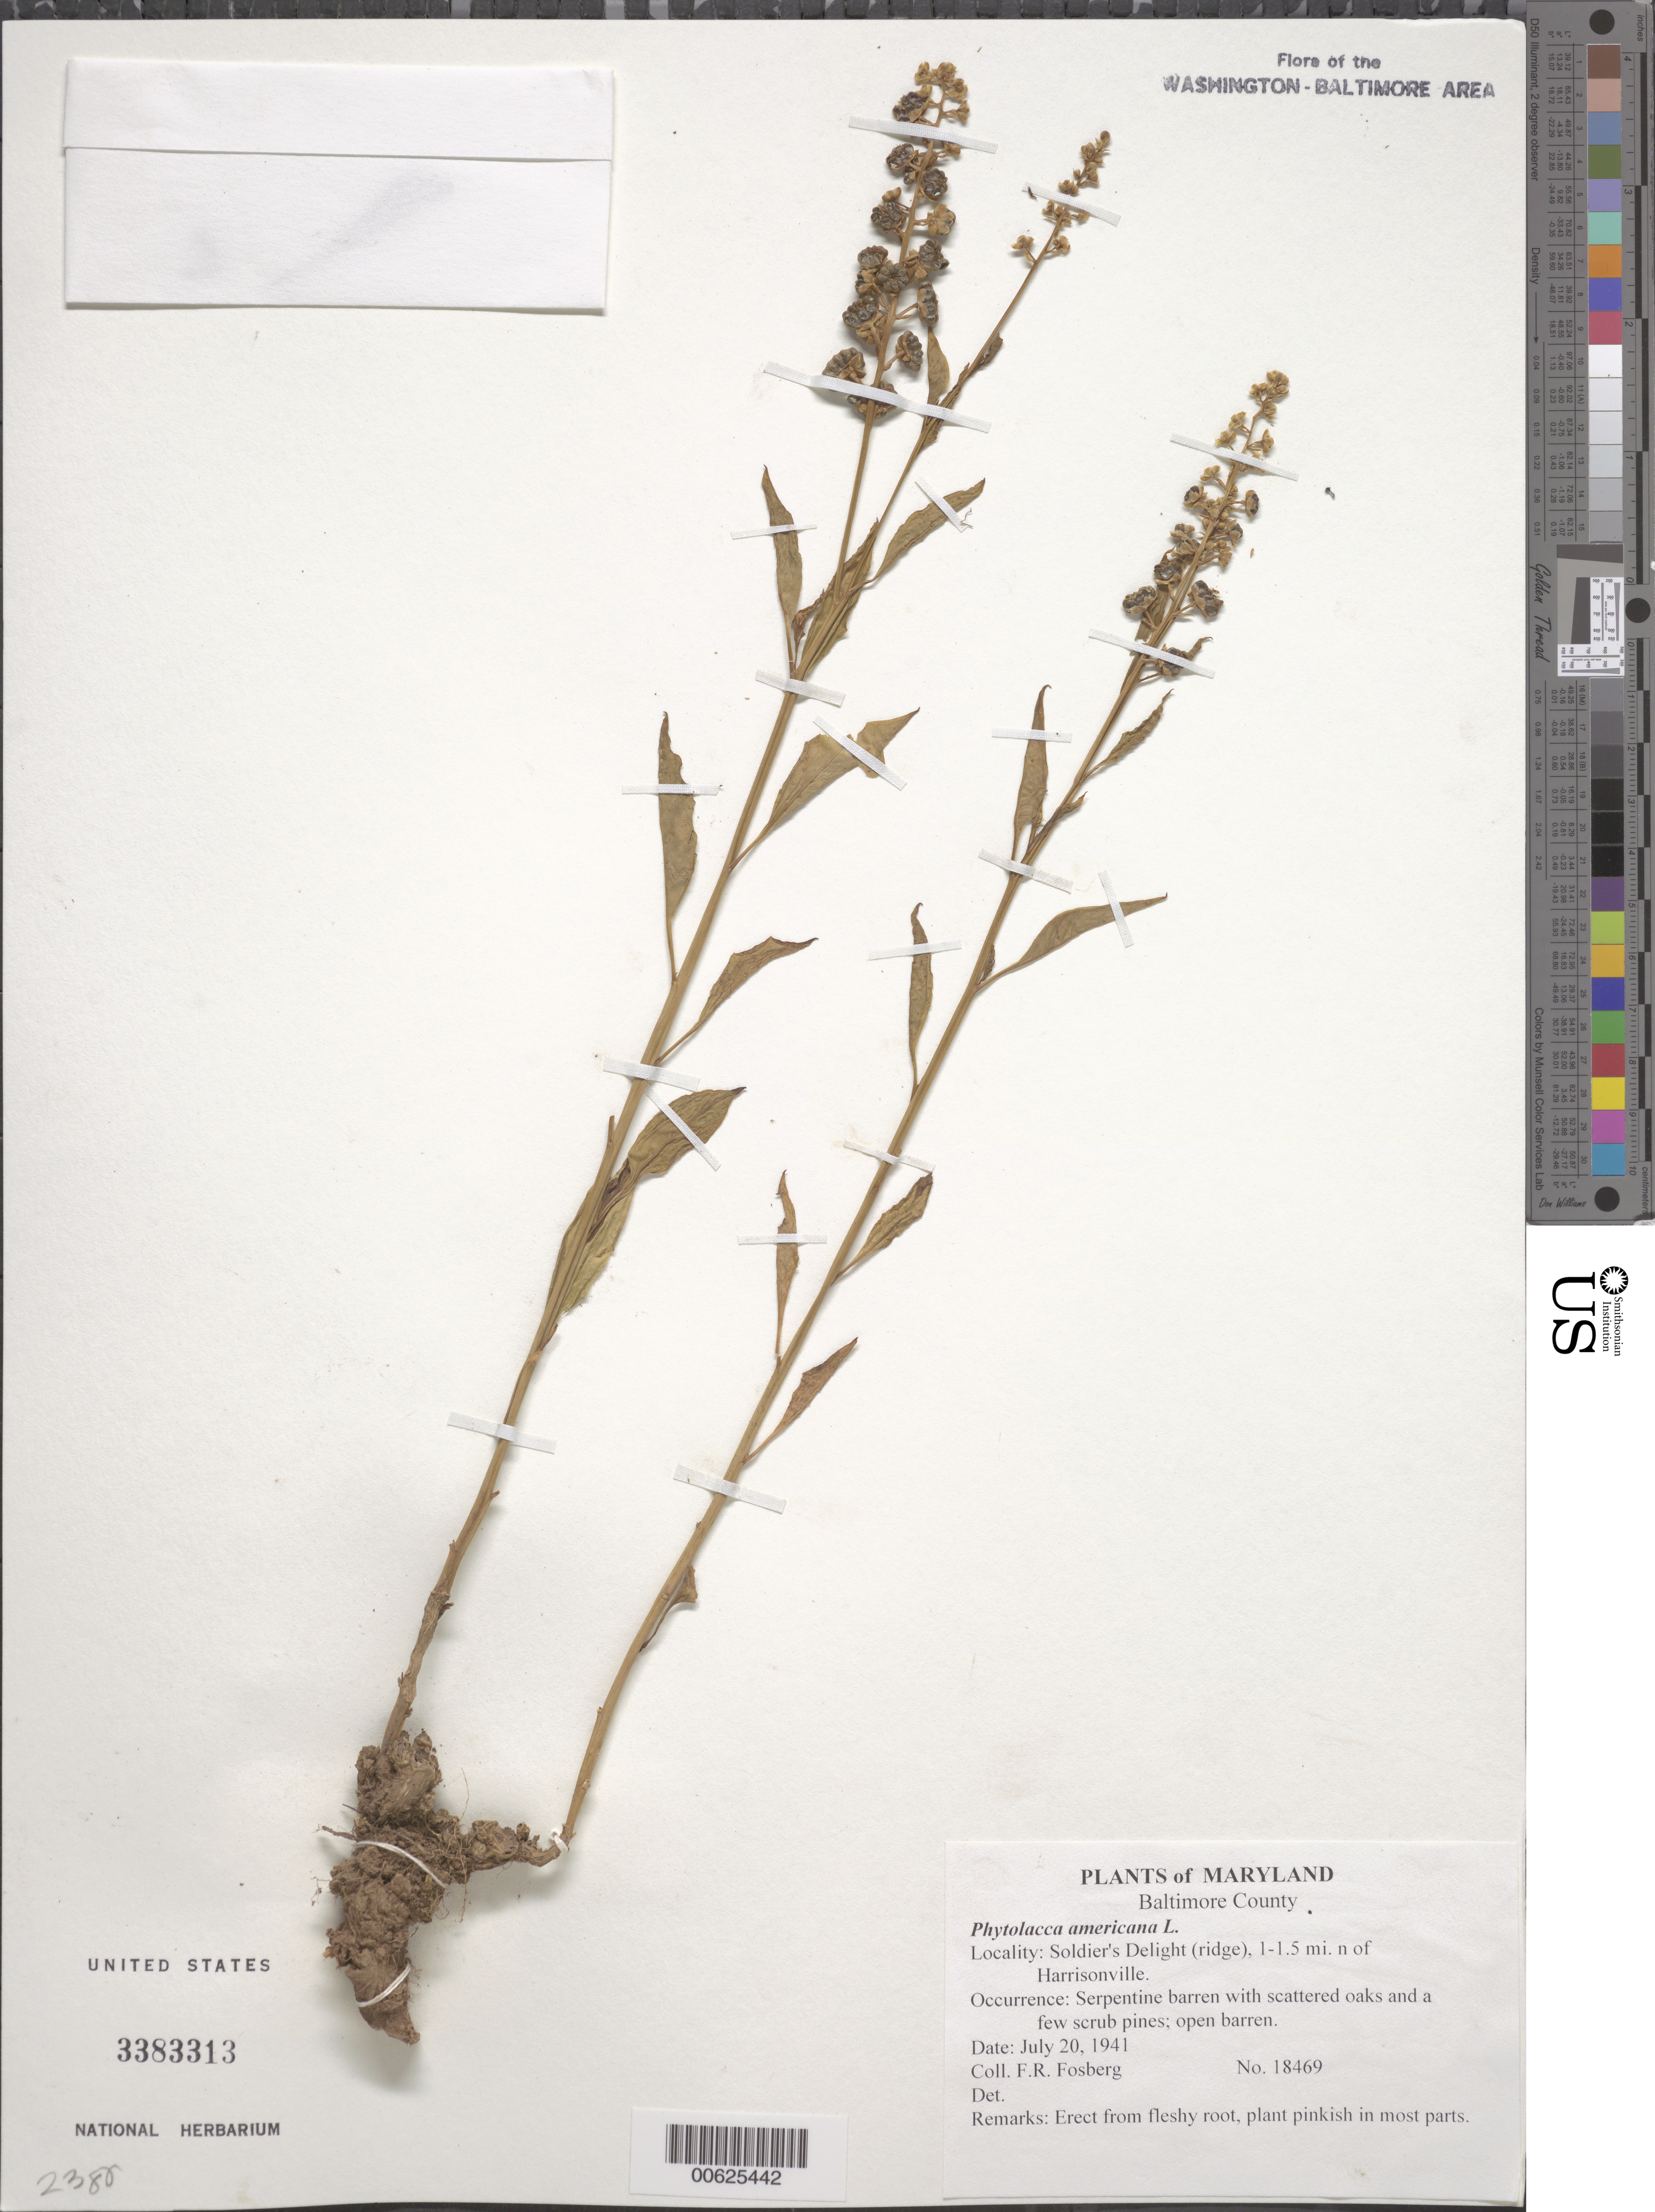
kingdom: Plantae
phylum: Tracheophyta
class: Magnoliopsida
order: Caryophyllales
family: Phytolaccaceae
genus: Phytolacca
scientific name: Phytolacca americana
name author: L.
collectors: F. R. Fosberg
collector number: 18469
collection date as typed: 20 Jul 1941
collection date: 1941-07-20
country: United States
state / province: Maryland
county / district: Baltimore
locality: Soldier's Delight (ridge), 1-1.5 mi. n of Harrisonville.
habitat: Serpentine barren with scattered oaks and a few scrub pines; open barren.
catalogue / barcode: US 3383313